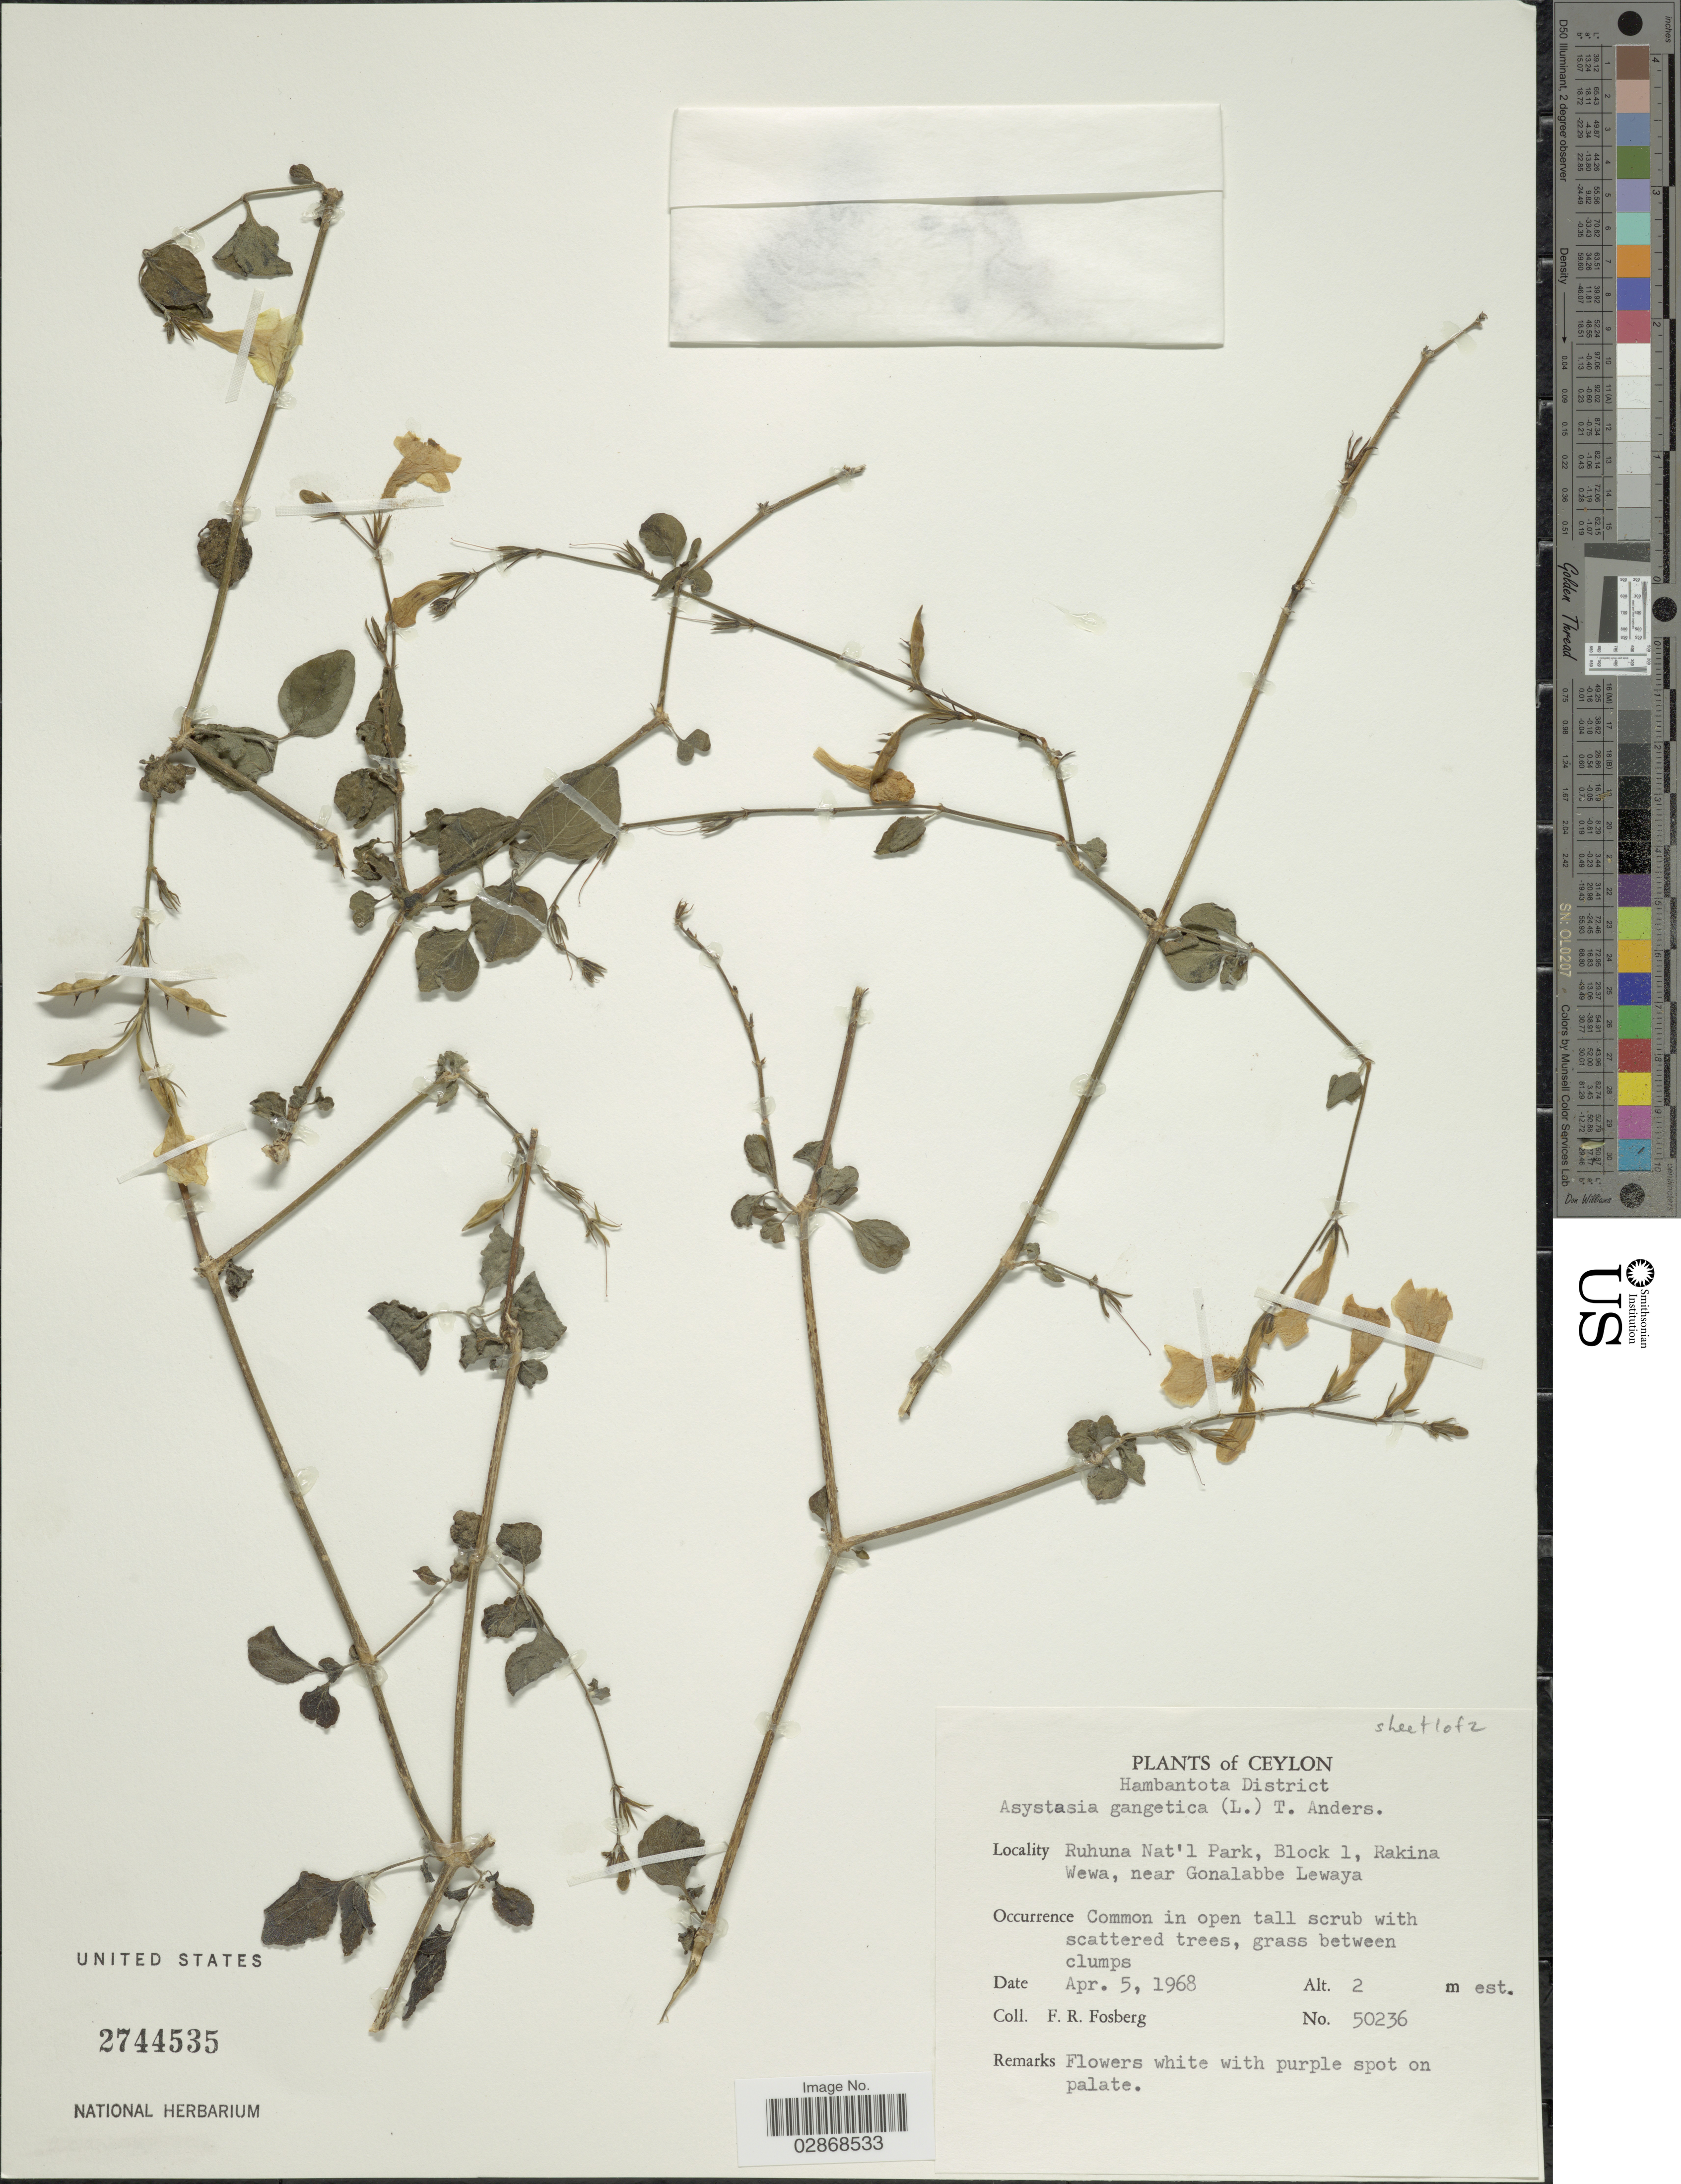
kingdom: Plantae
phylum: Tracheophyta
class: Magnoliopsida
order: Lamiales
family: Acanthaceae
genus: Asystasia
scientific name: Asystasia gangetica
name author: (L.) T. Anderson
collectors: F. R. Fosberg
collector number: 50236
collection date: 1968-04-05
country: Sri Lanka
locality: Ceylon. Hambantota District. Ruhuna Nat'l Park, Block 1, Rakina Wewa, near Gonalabbe Lewaya.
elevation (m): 2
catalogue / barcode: US 2744535